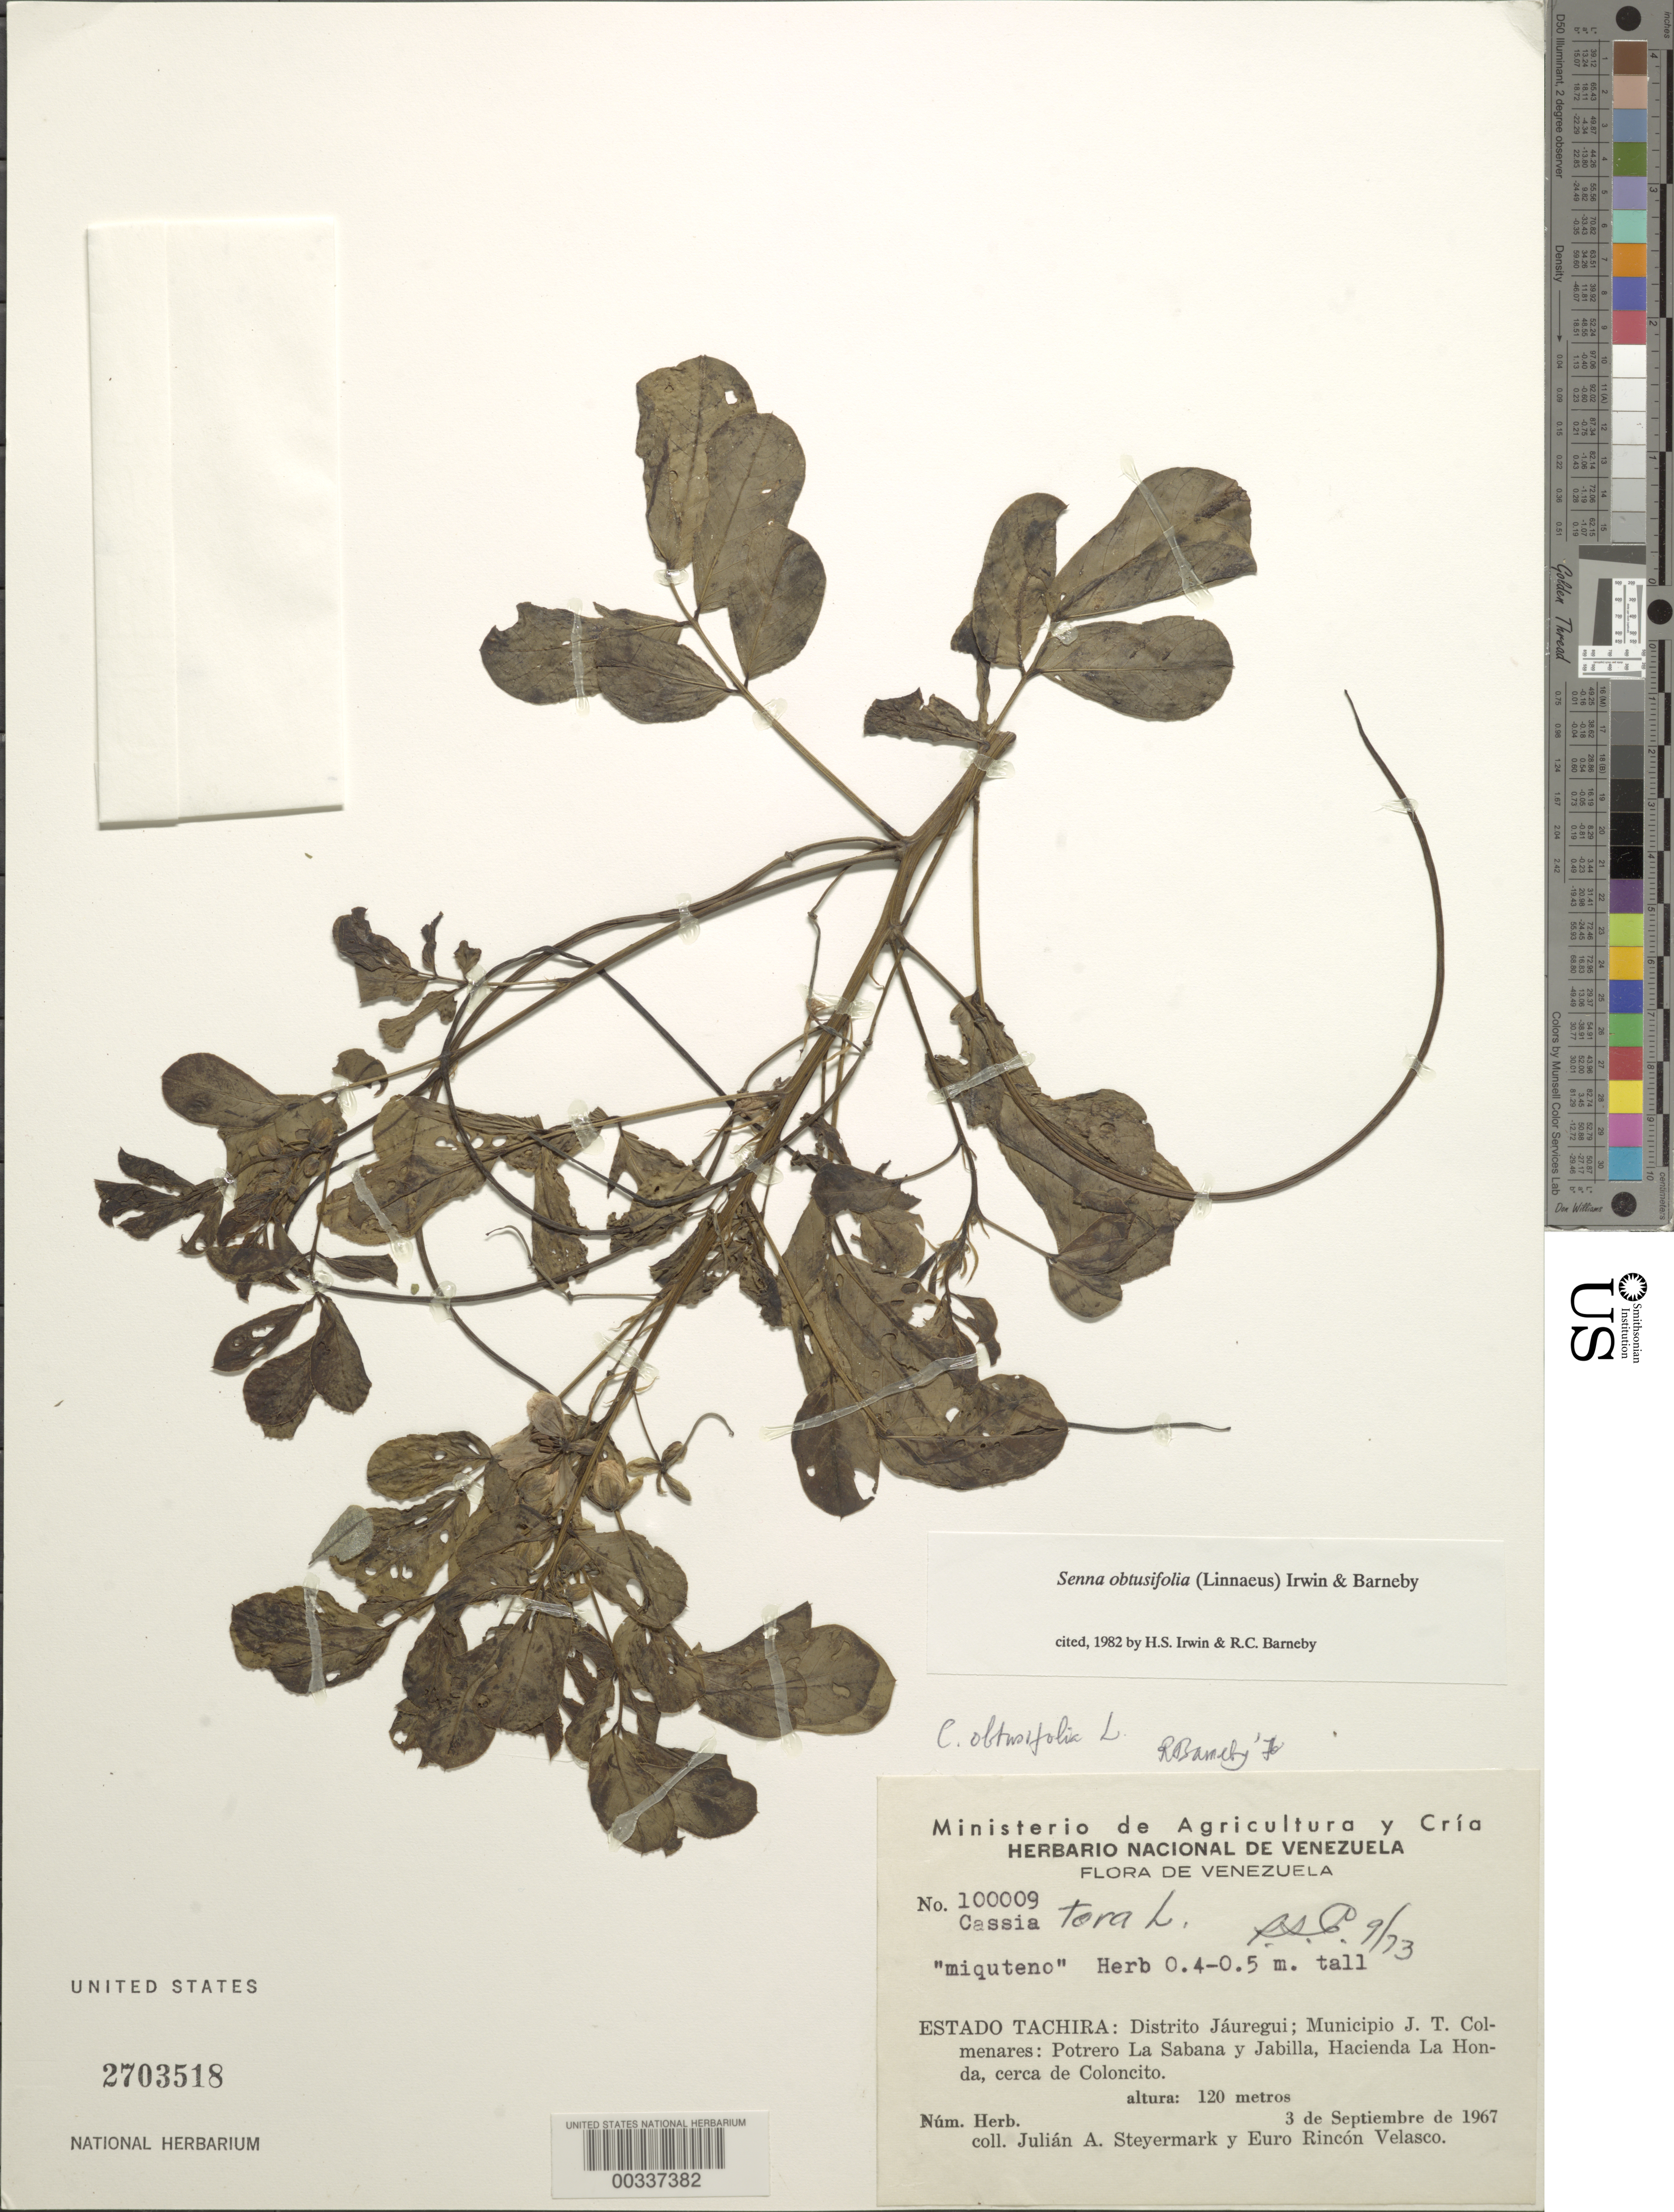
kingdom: Plantae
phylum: Tracheophyta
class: Magnoliopsida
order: Fabales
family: Fabaceae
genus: Senna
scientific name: Senna obtusifolia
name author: (L.) H.S. Irwin & Barneby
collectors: J. Steyermark & E. Velasco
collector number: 100009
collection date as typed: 03 Sep 1967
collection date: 1967-09-03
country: Venezuela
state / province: Tachira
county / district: Jauregui Dist.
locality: J.t. colmenares mun.; potrero la sabana y jabilla, hacienda la honda, cerca de coloncito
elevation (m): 120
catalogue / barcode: US 2703518